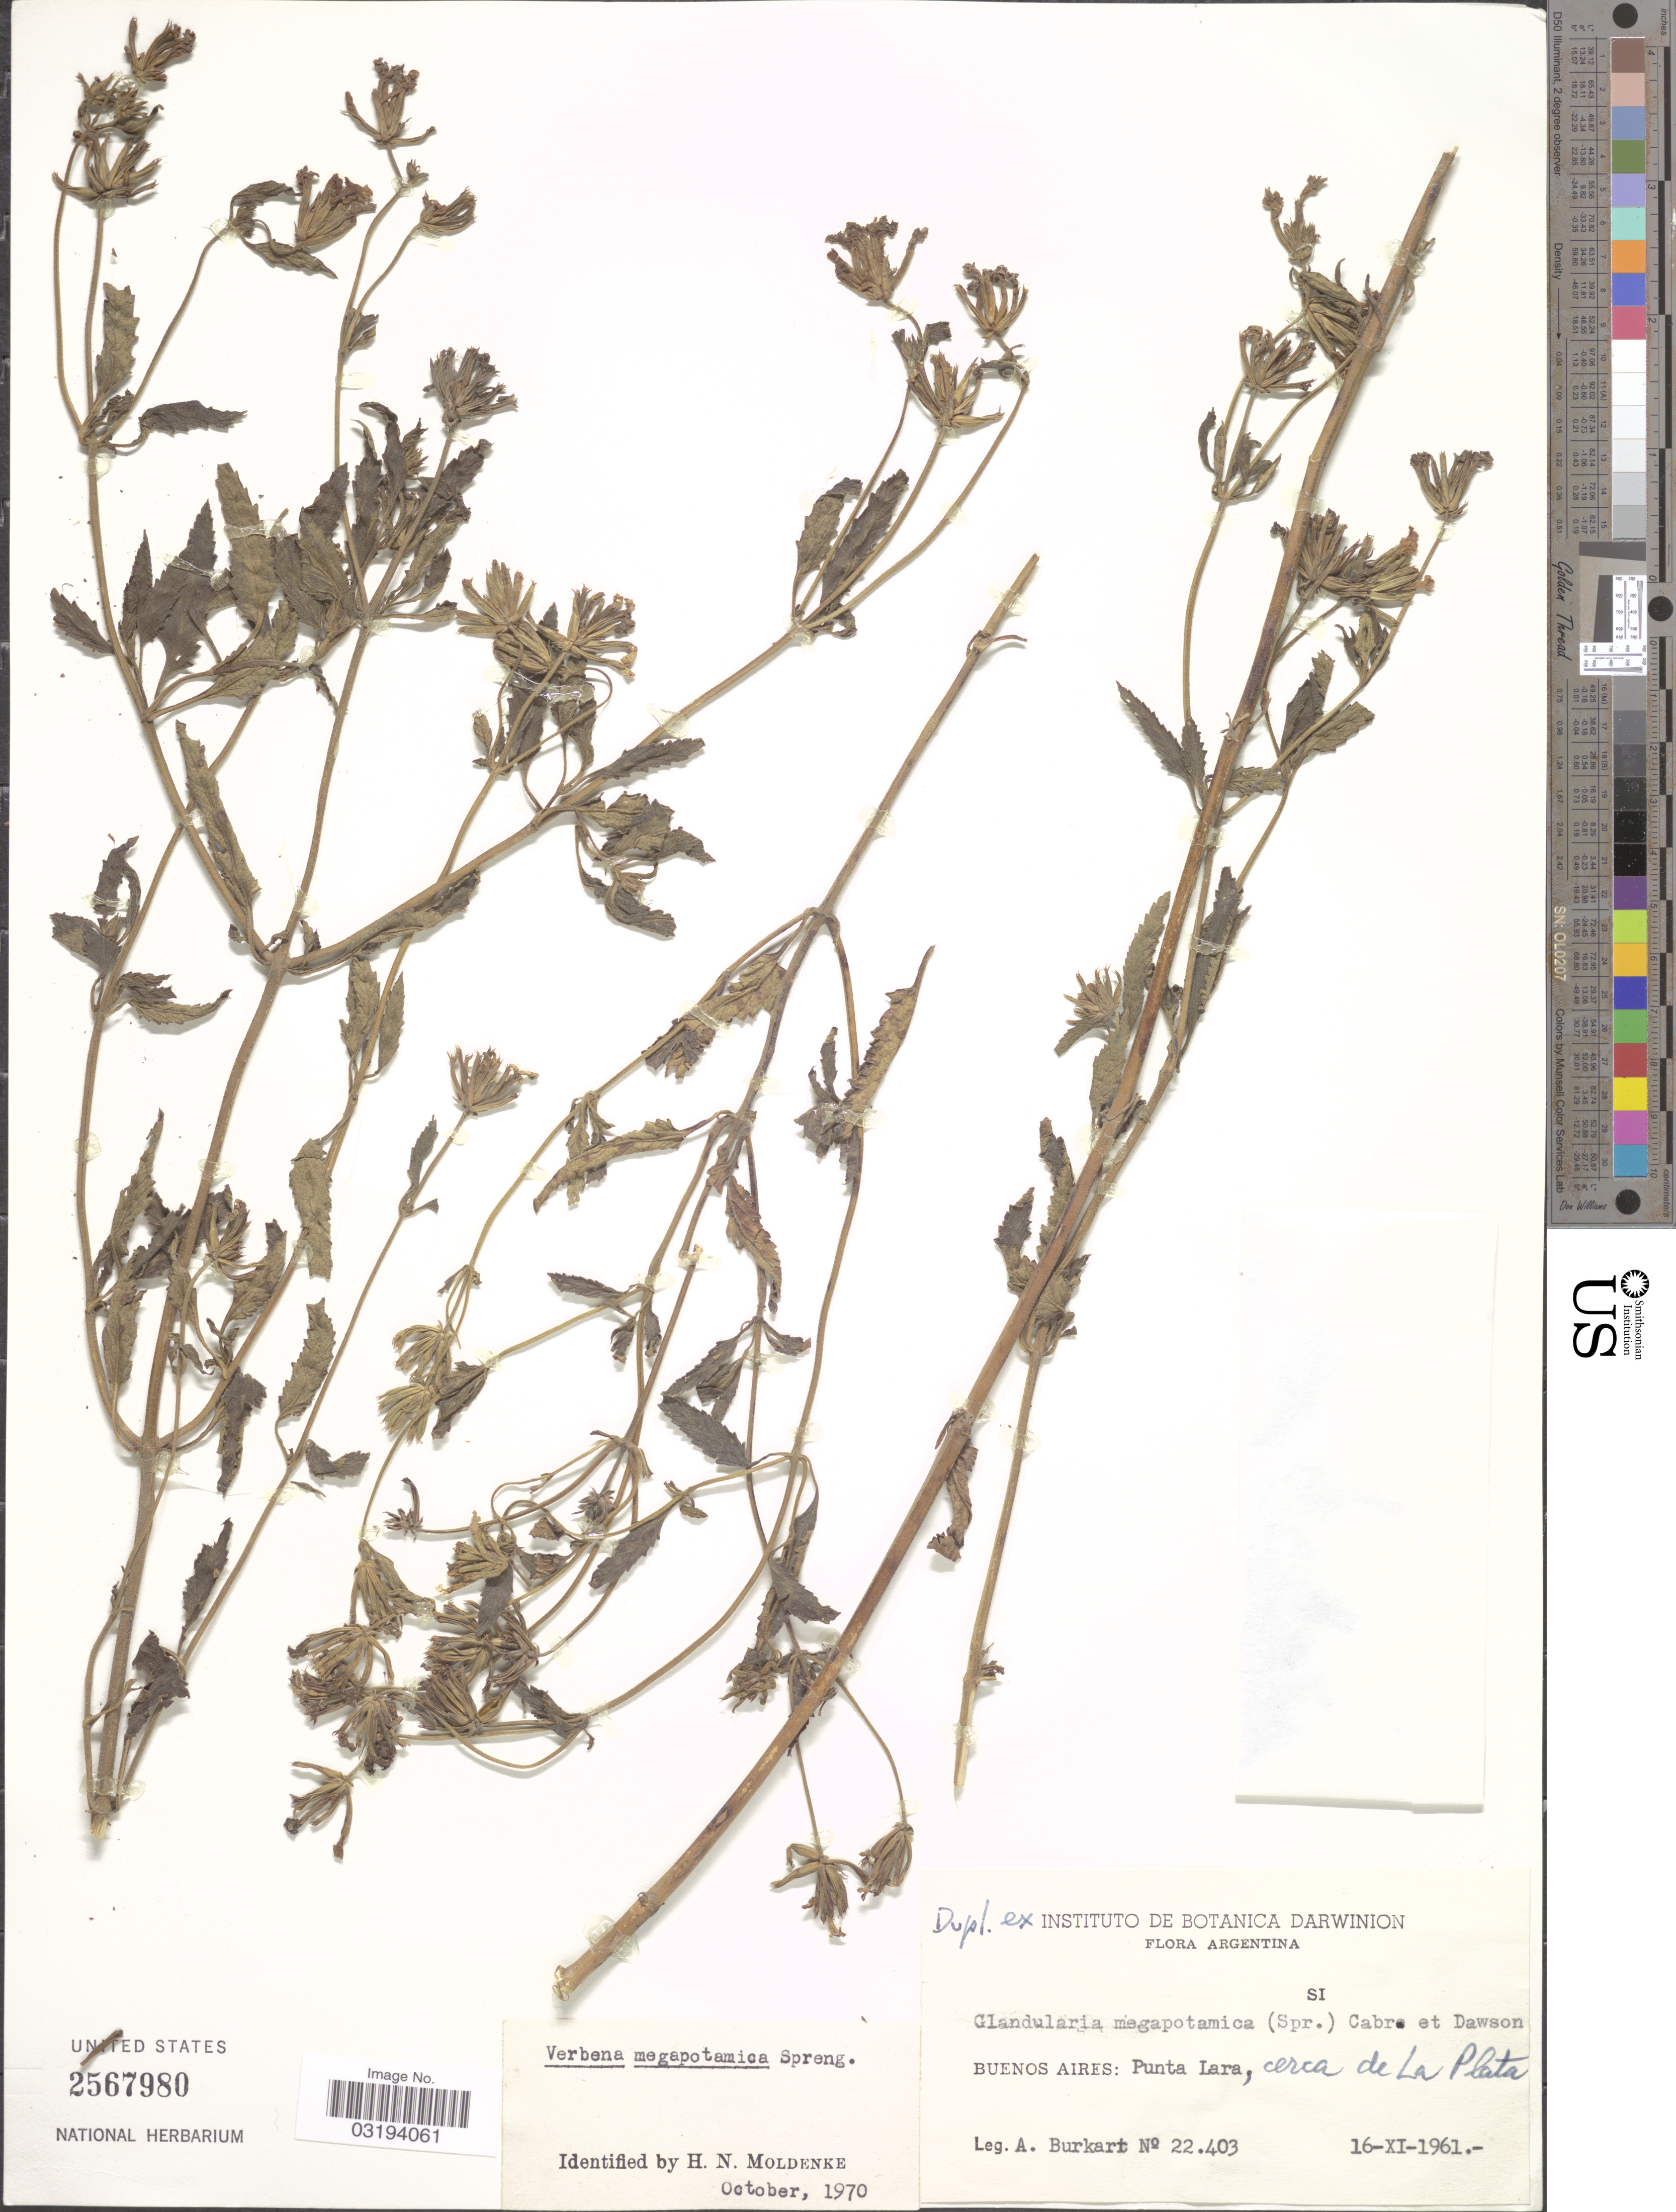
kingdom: Plantae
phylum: Tracheophyta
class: Magnoliopsida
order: Lamiales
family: Verbenaceae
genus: Verbena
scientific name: Verbena megapotamica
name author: Spreng.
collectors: A. E. Burkart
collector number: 22403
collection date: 1961-11-16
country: Argentina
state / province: Buenos Aires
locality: Punta Lara, cerca de La Plata.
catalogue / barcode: US 2567980